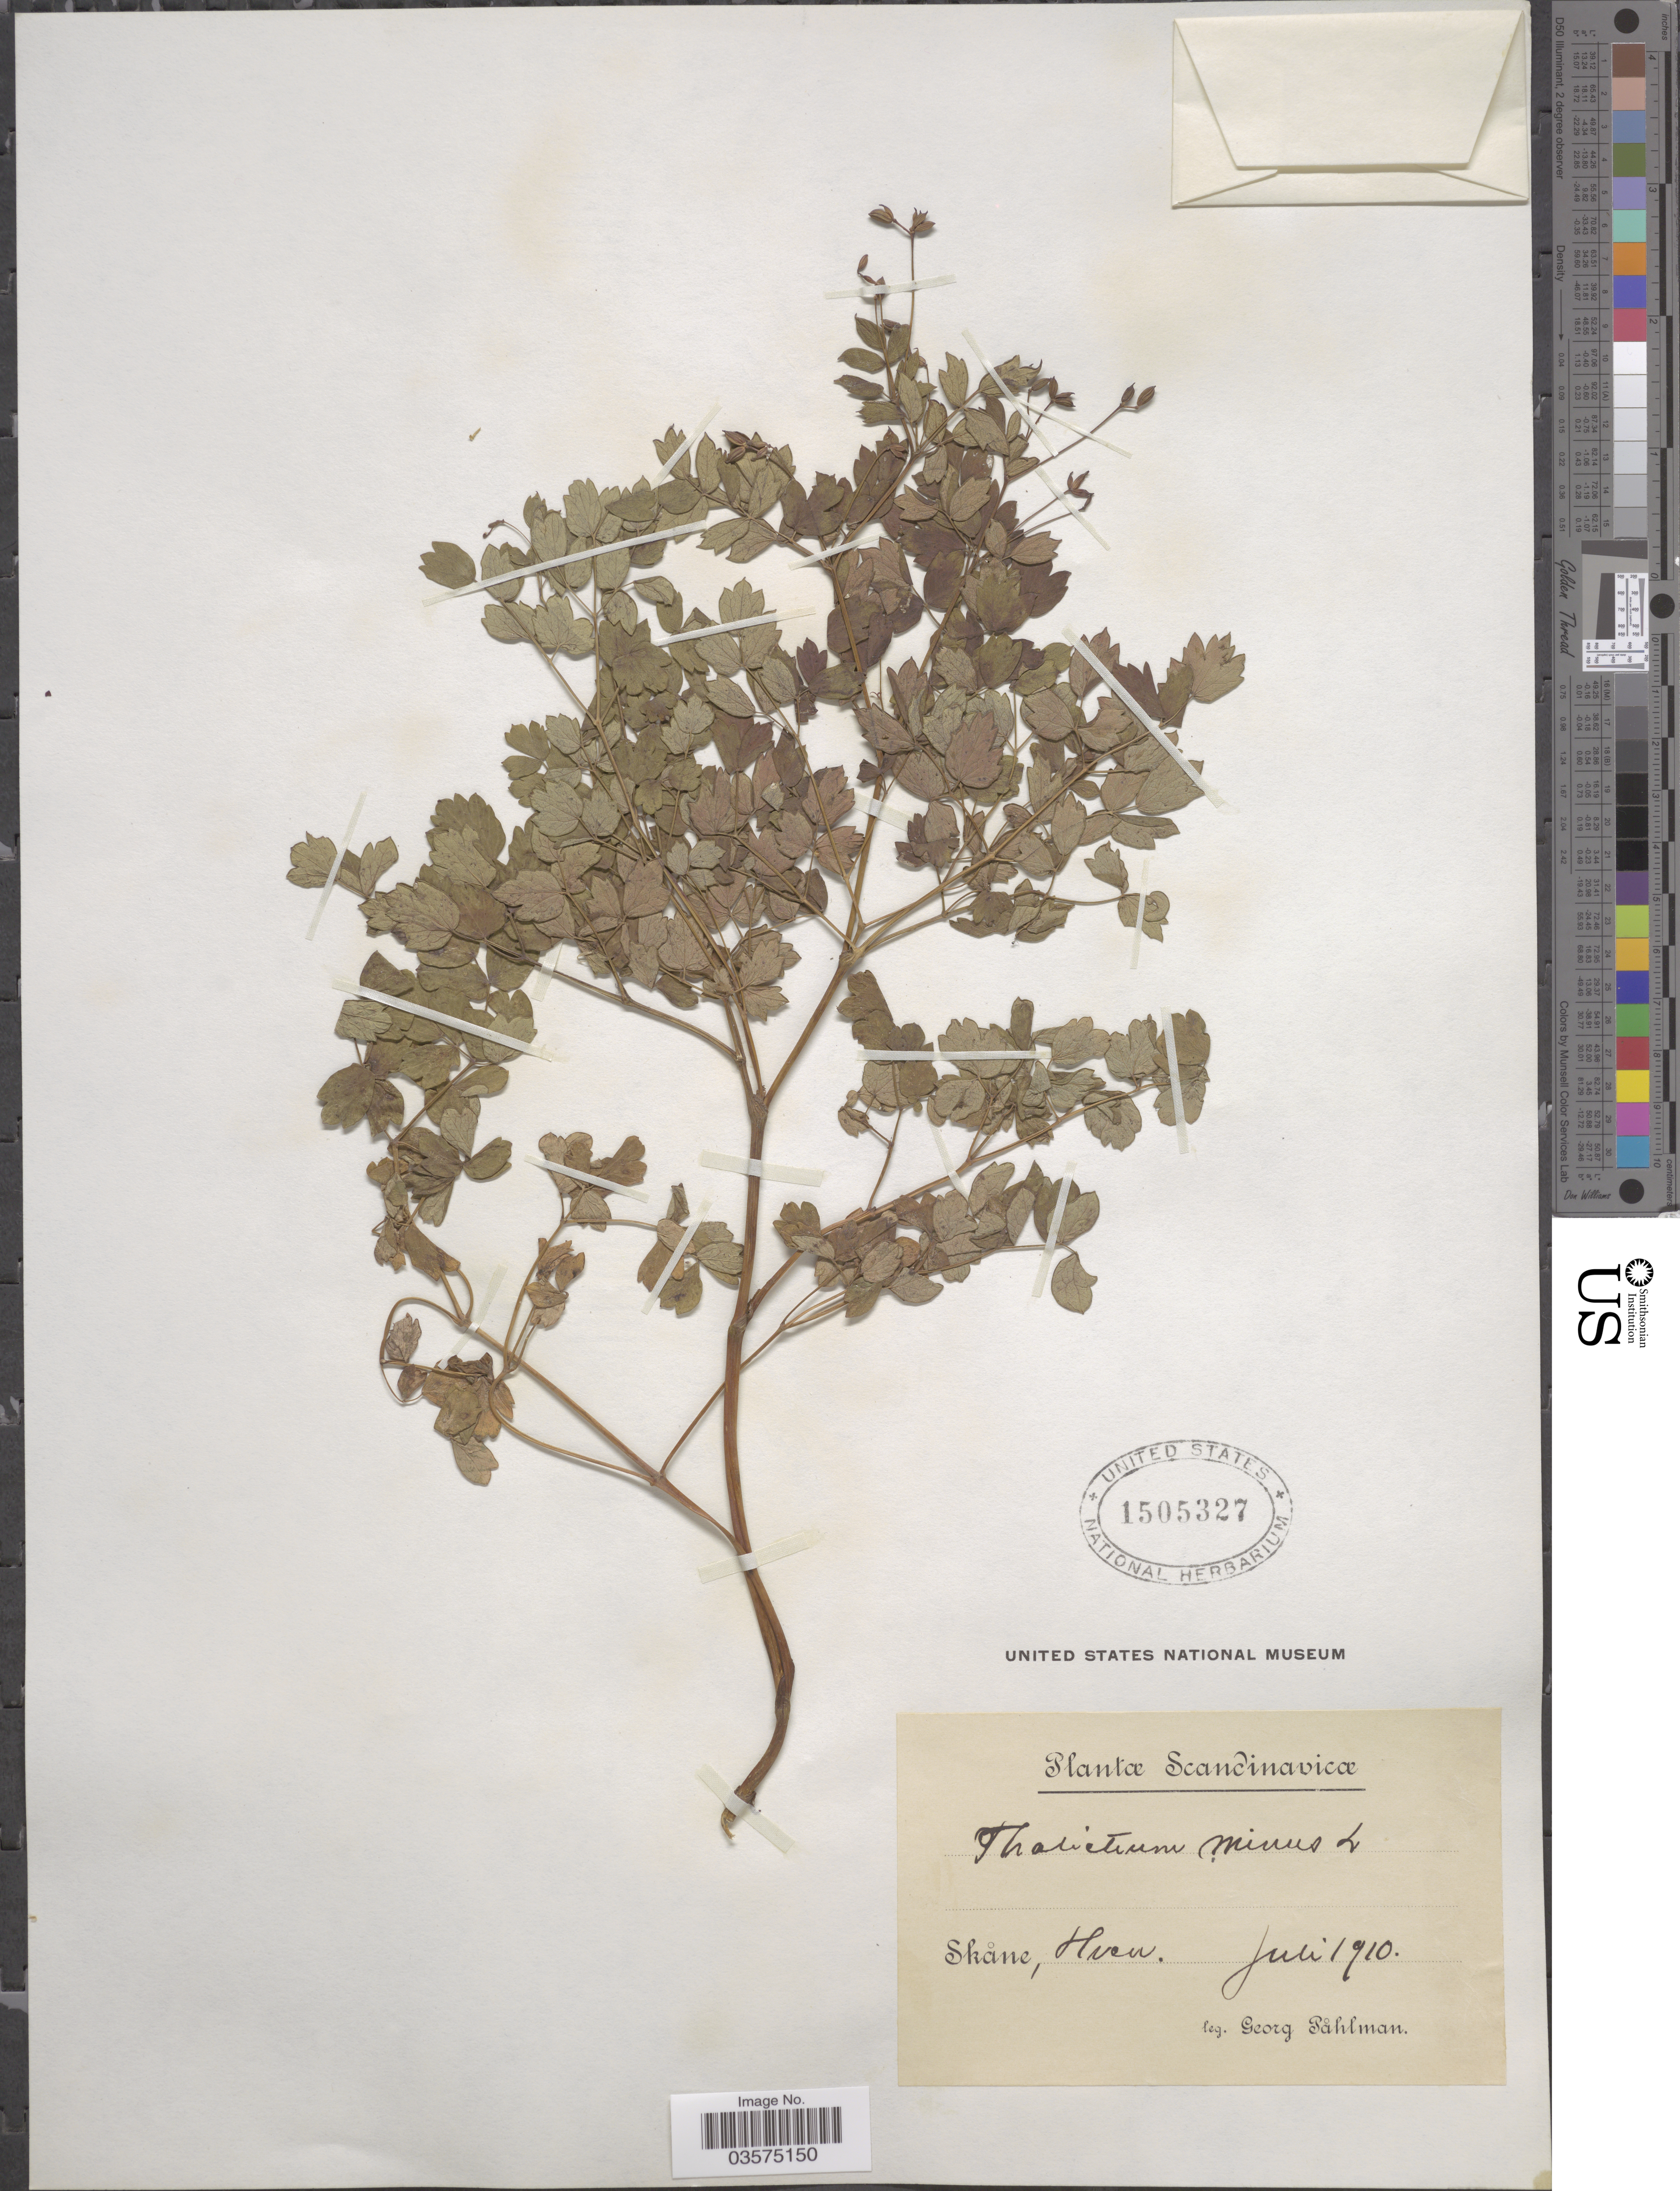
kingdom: Plantae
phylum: Tracheophyta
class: Magnoliopsida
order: Ranunculales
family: Ranunculaceae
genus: Thalictrum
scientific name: Thalictrum minus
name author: L.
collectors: G. Påhlman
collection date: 1910-07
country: Sweden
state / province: Skåne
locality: Scandinavicæ. Hven.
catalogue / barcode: US 1505327